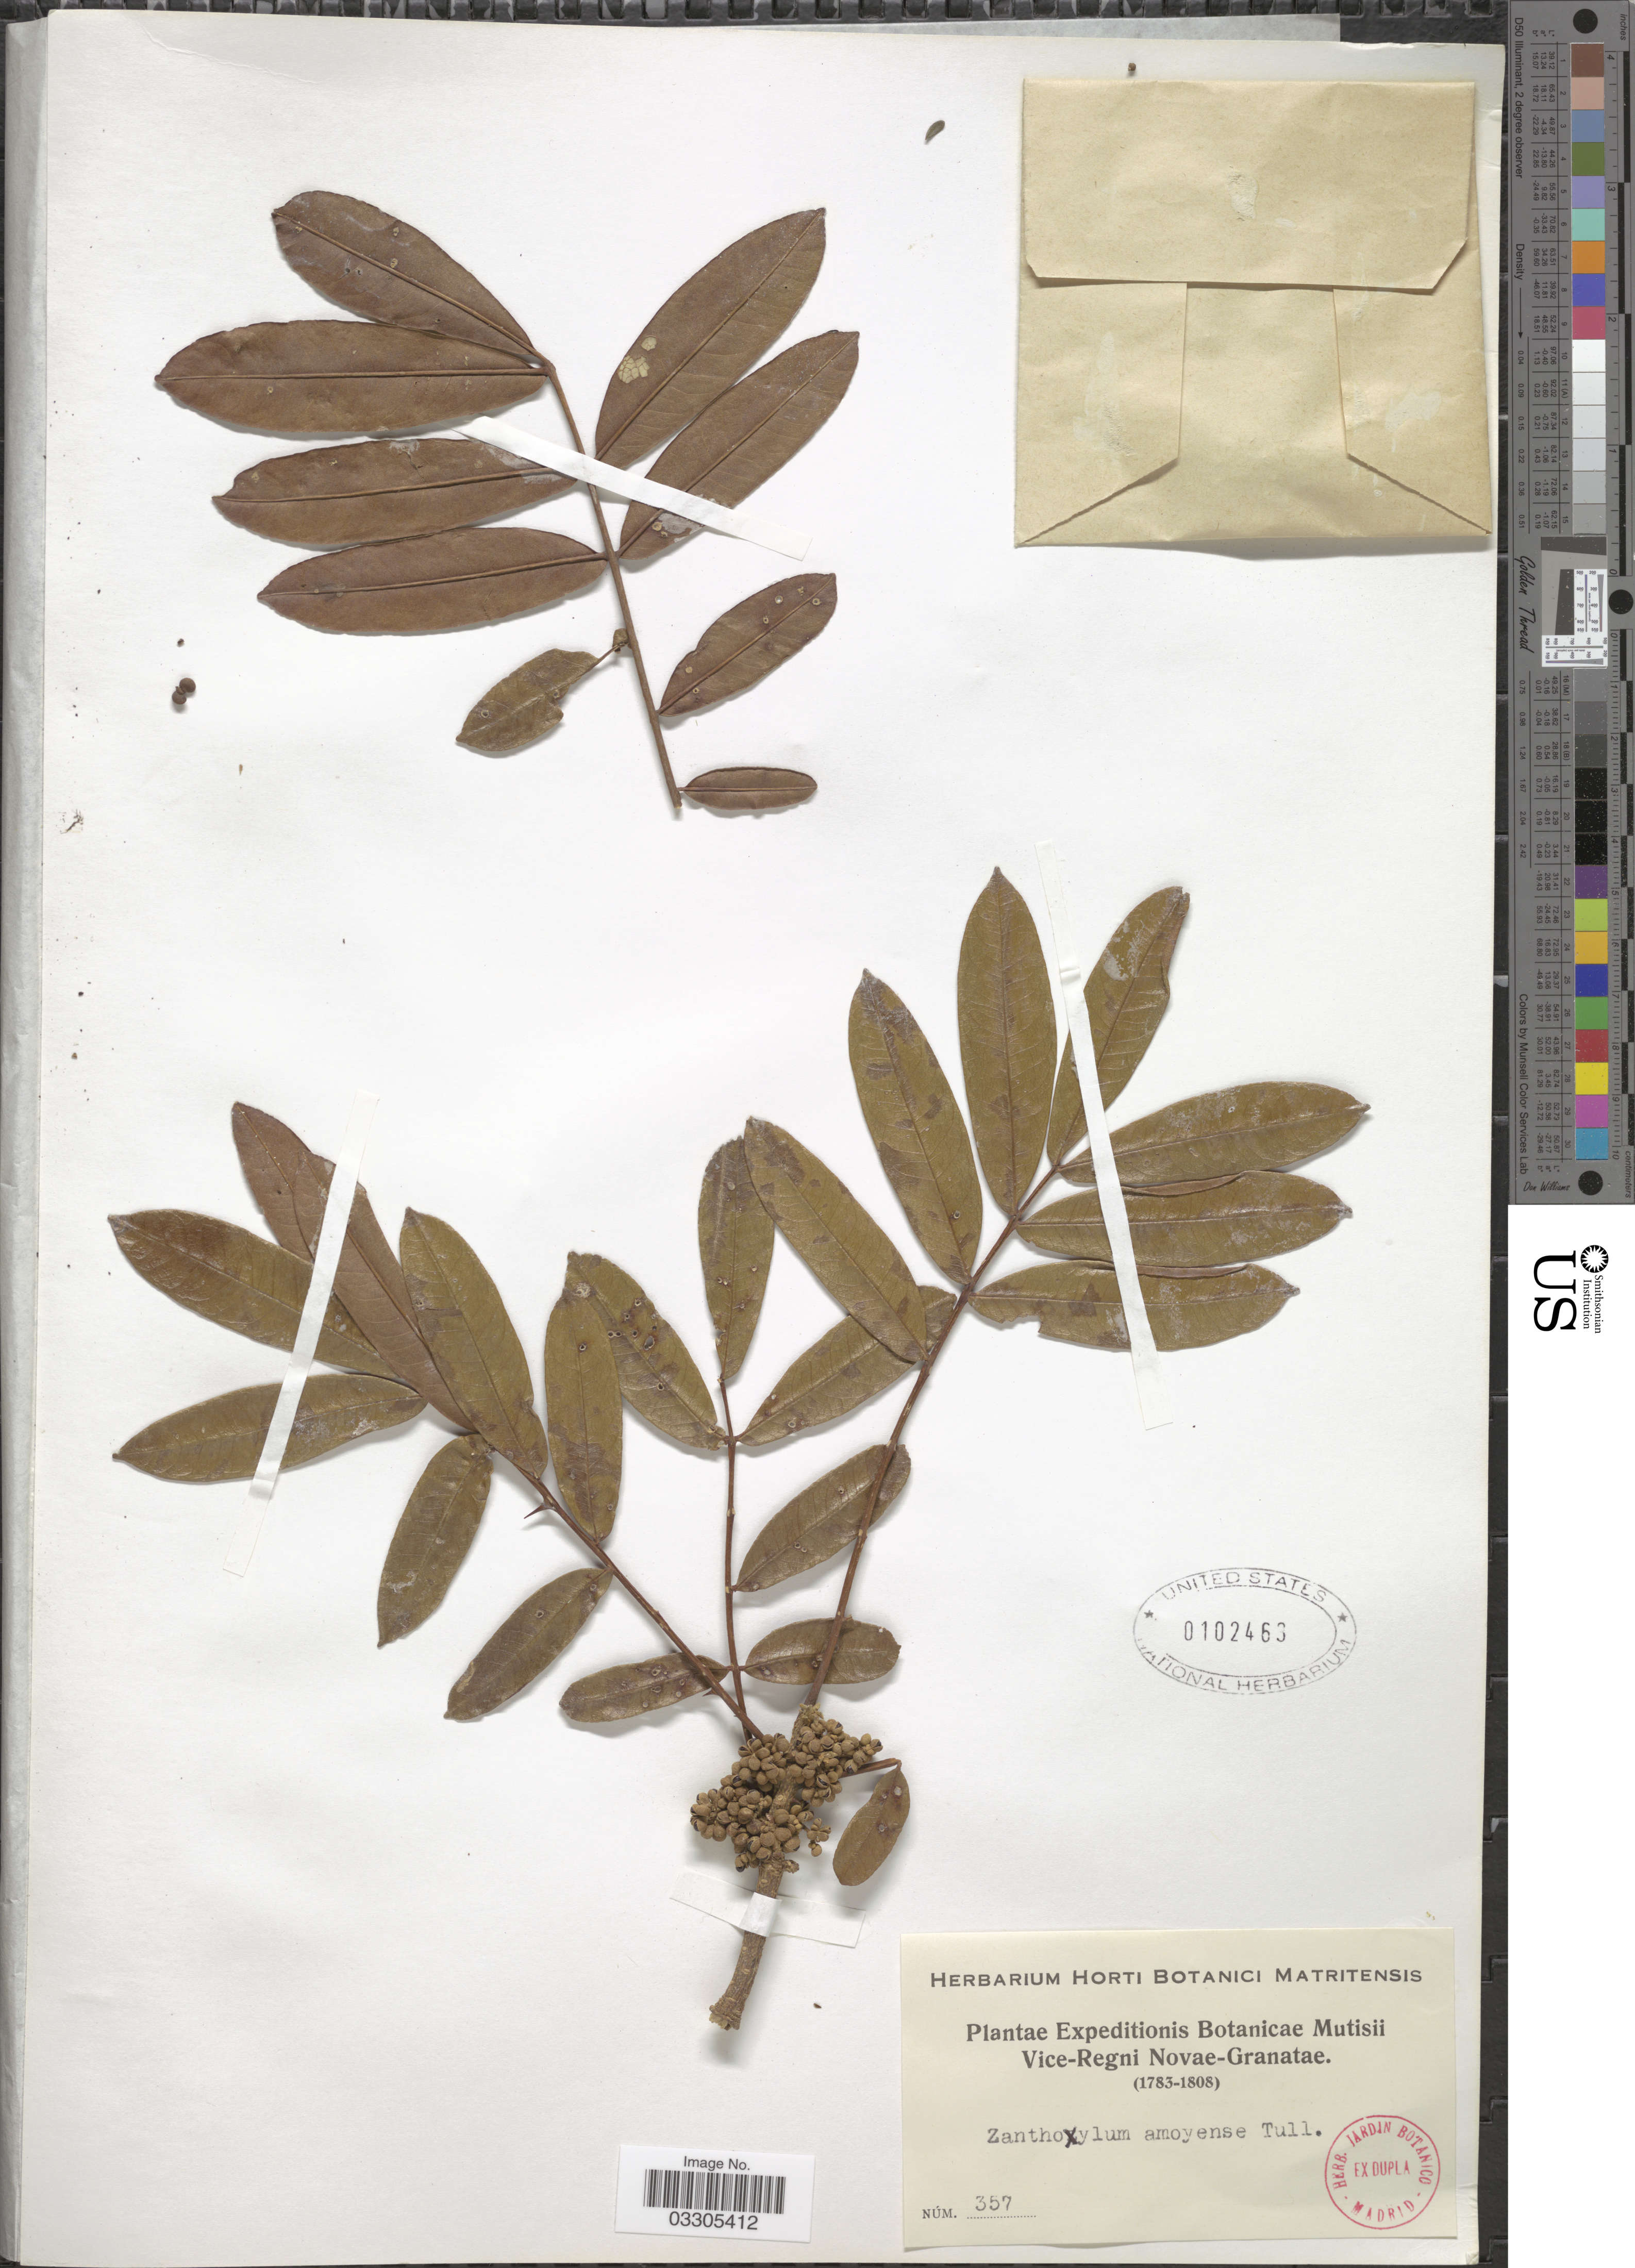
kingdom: Plantae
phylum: Tracheophyta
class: Magnoliopsida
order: Sapindales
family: Rutaceae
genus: Zanthoxylum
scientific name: Zanthoxylum amoyense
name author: Tul.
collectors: Expeditions Botanicae Mutisii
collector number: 357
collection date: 1783/1808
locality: Vice-Regni Novae-Granatae.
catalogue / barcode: US 102463